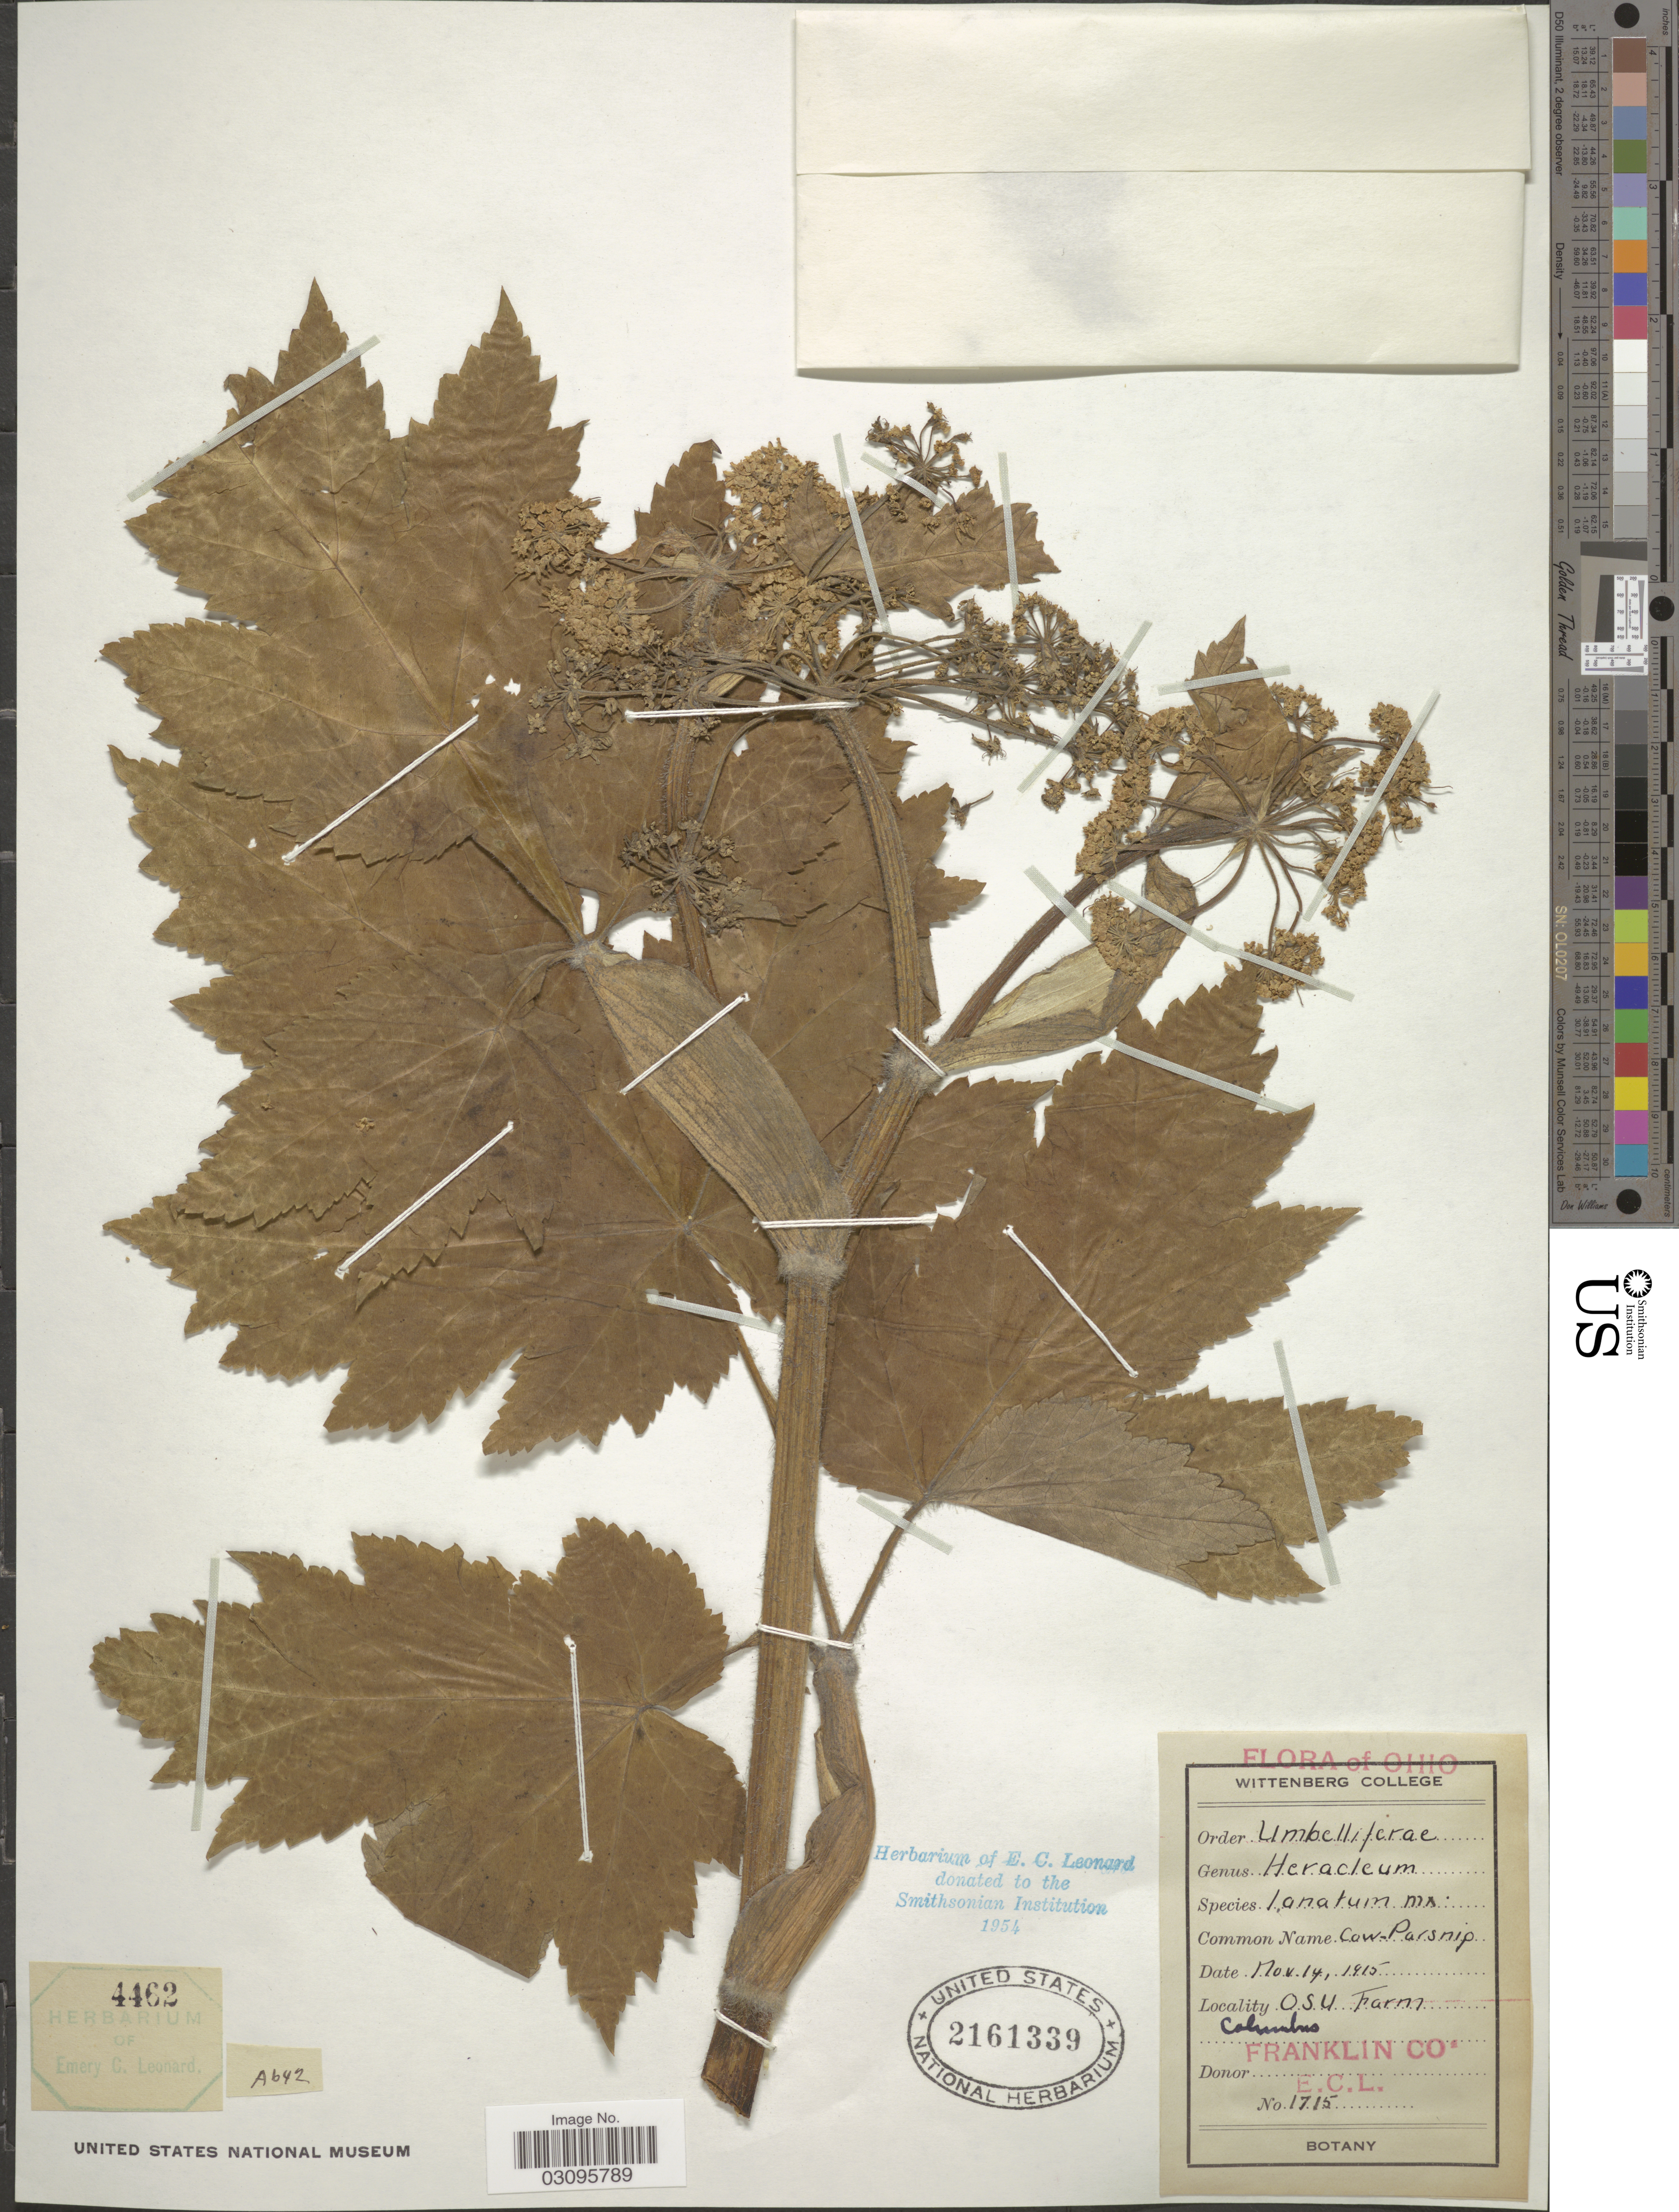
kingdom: Plantae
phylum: Tracheophyta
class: Magnoliopsida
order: Apiales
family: Apiaceae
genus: Heracleum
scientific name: Heracleum lanatum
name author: Michx.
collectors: E. C. Leonard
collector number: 1715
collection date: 1915-11-14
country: United States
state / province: Ohio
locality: OSU Farm. Columbus. Franklin Co.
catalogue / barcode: US 2161339